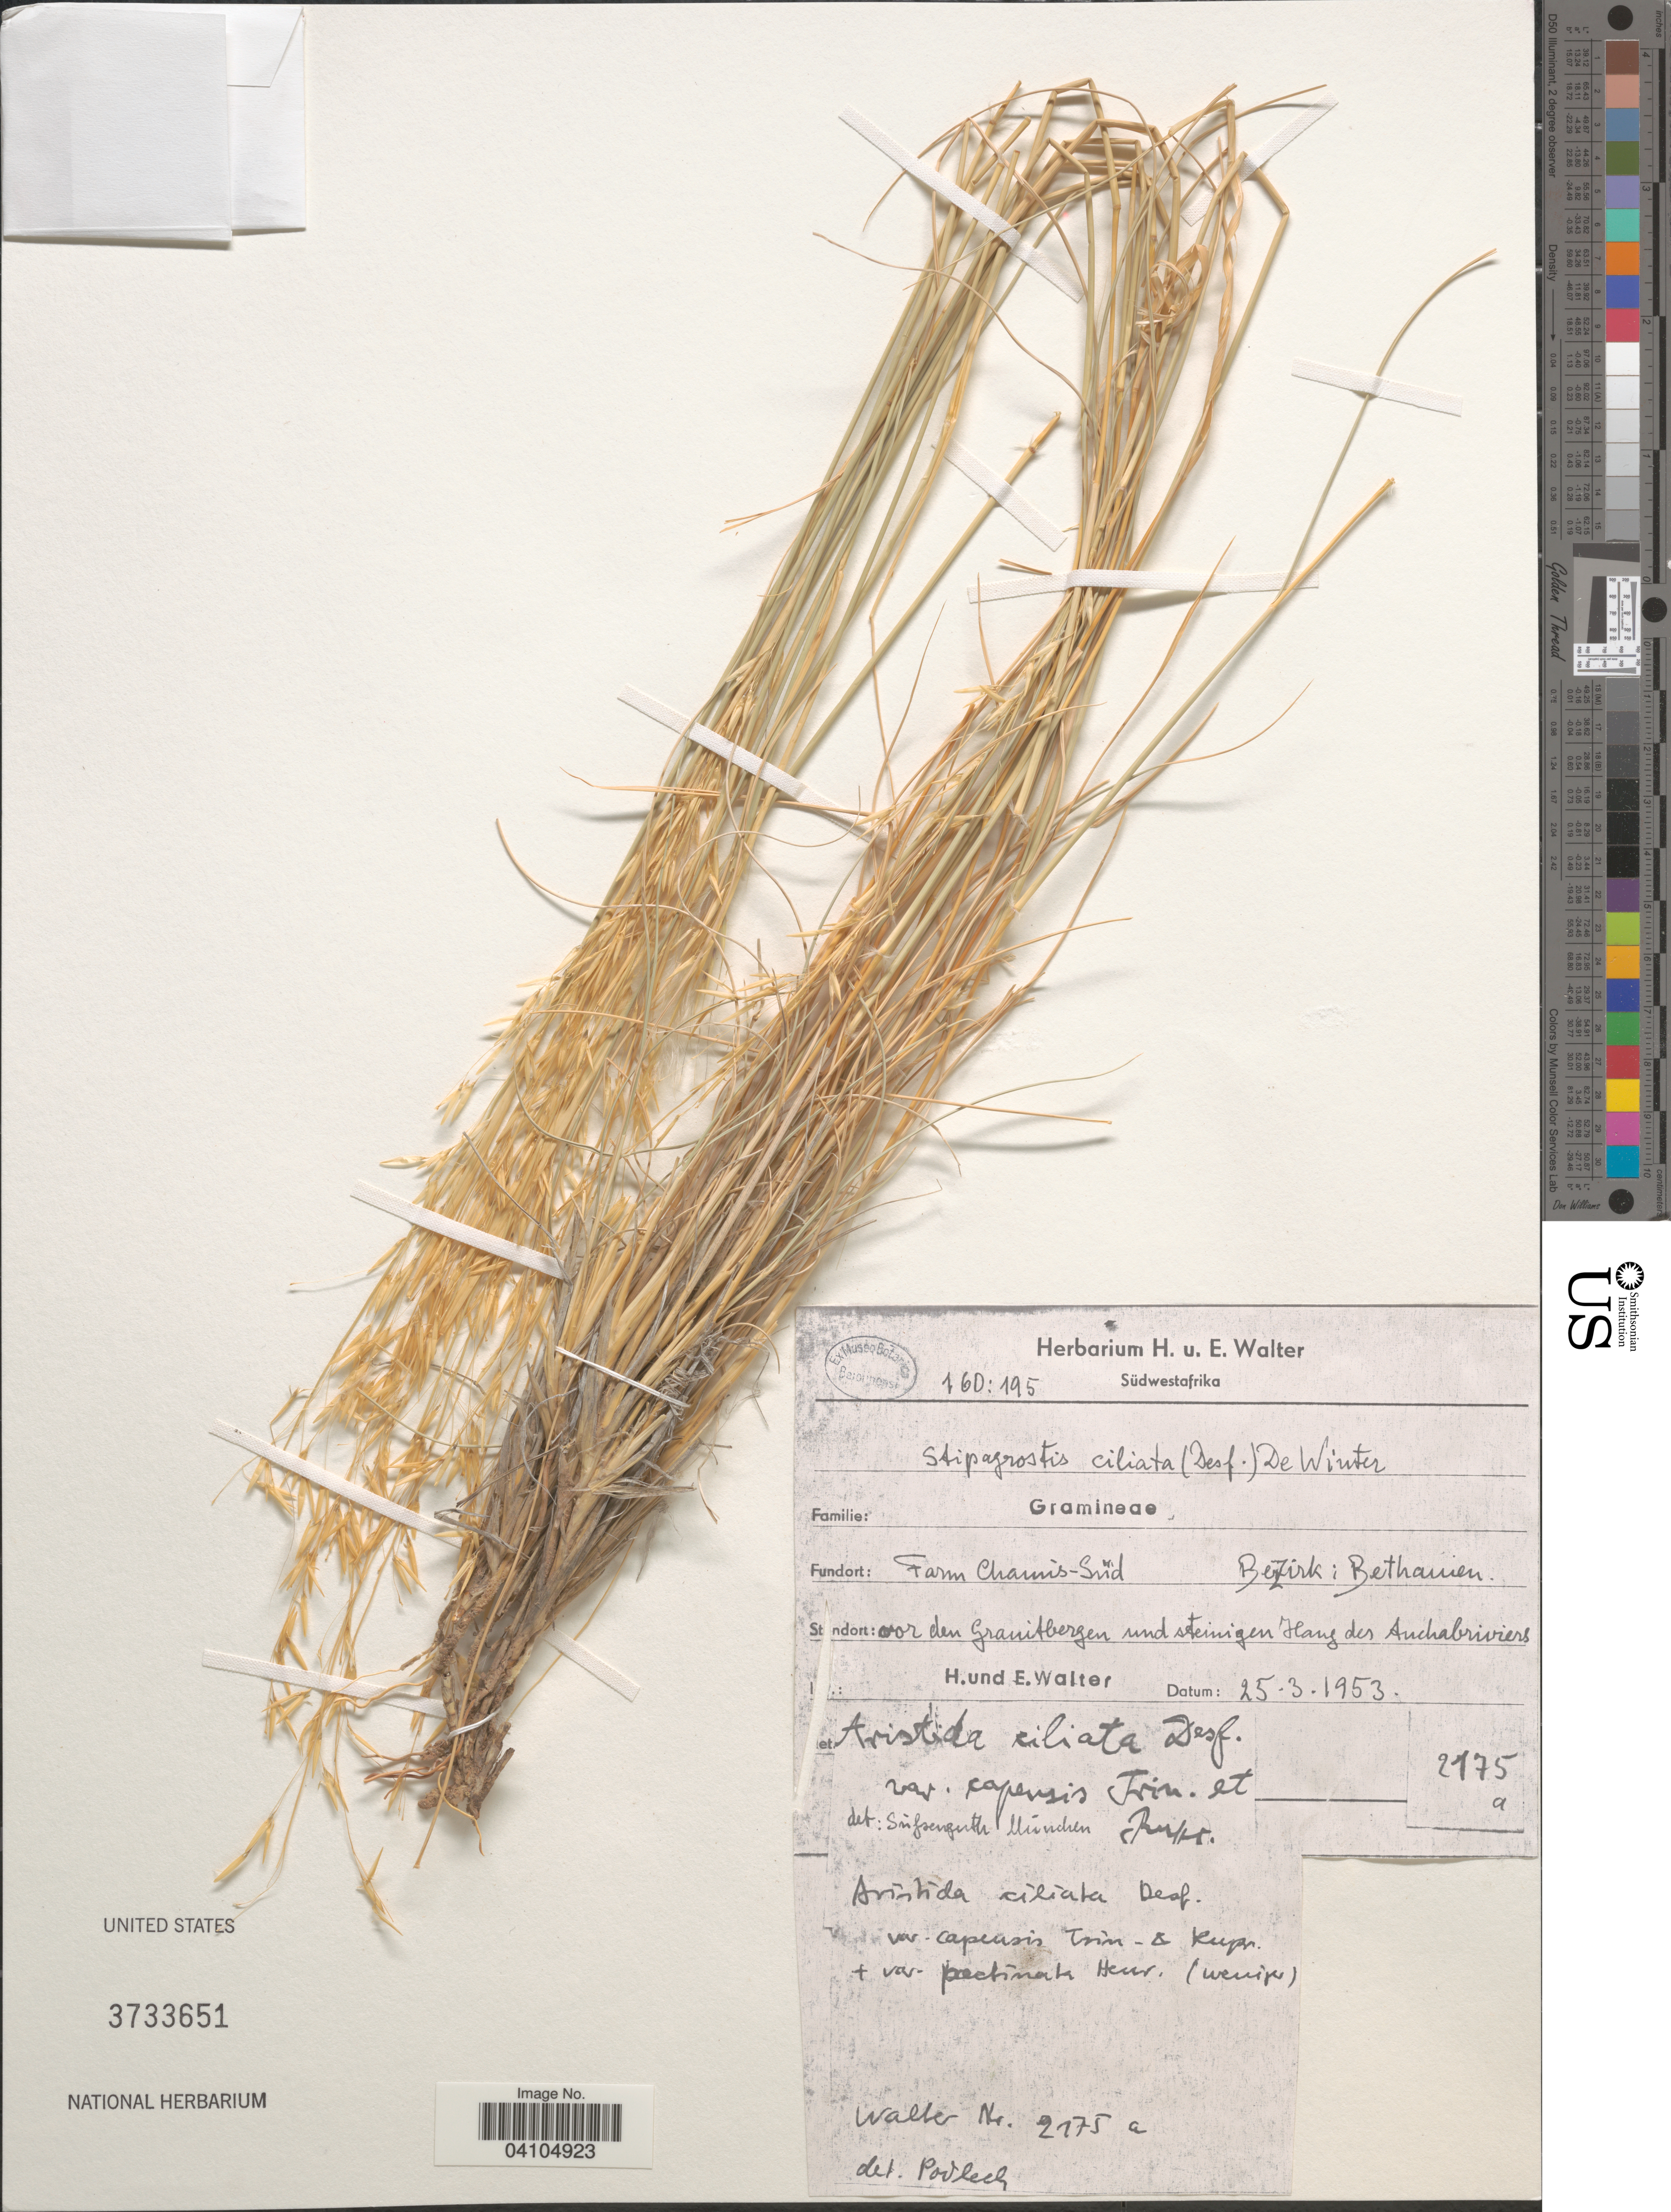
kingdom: Plantae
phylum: Tracheophyta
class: Liliopsida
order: Poales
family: Poaceae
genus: Stipagrostis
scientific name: Stipagrostis ciliata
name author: (Desf.) De Winter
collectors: H. P. H. Walter & E. Walter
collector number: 2175 a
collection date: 1953-03-25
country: Namibia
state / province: Karas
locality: Farm Chamis-Süd. Bethanien.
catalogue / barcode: US 3733651